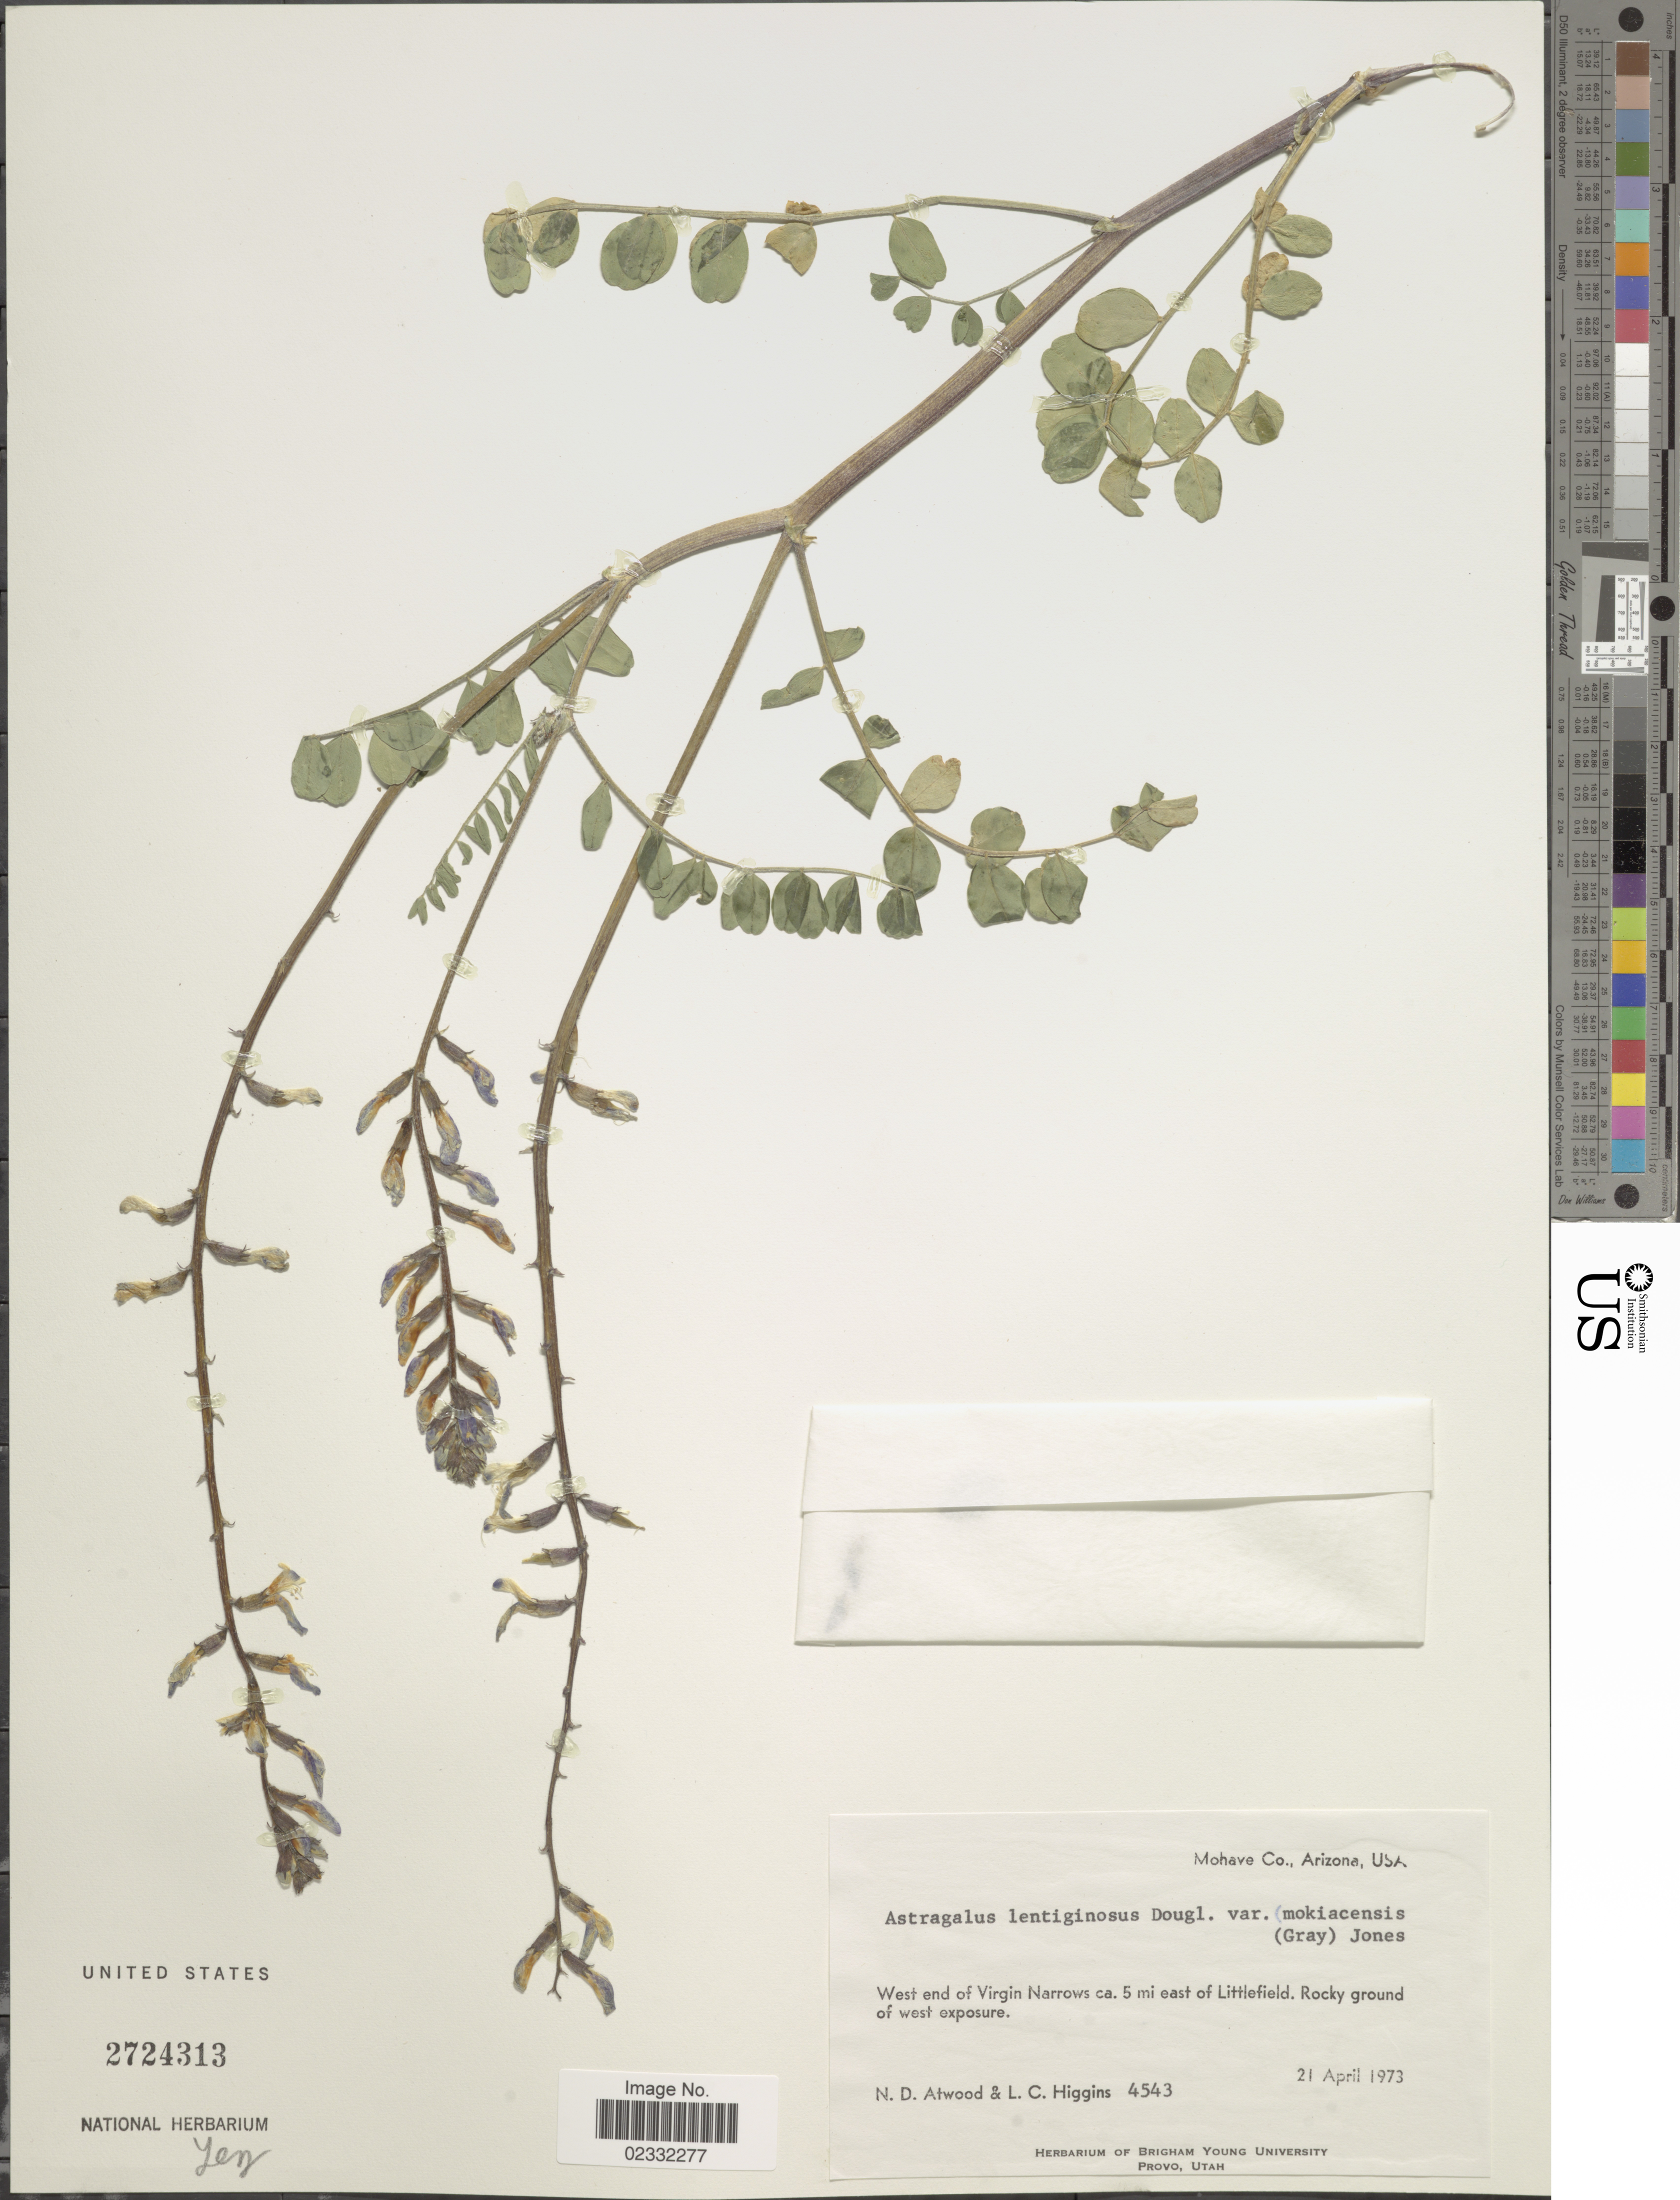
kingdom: Plantae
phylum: Tracheophyta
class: Magnoliopsida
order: Fabales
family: Fabaceae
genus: Astragalus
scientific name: Astragalus lentiginosus var. mokiacensis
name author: (A. Gray) M.E. Jones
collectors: N. Atwood & L. Higgins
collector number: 4543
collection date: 1973-04-21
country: United States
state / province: Arizona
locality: Mohave Co., West end of Virgin Narrows ca. 5 mi east of Littlefield.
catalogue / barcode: US 2724313